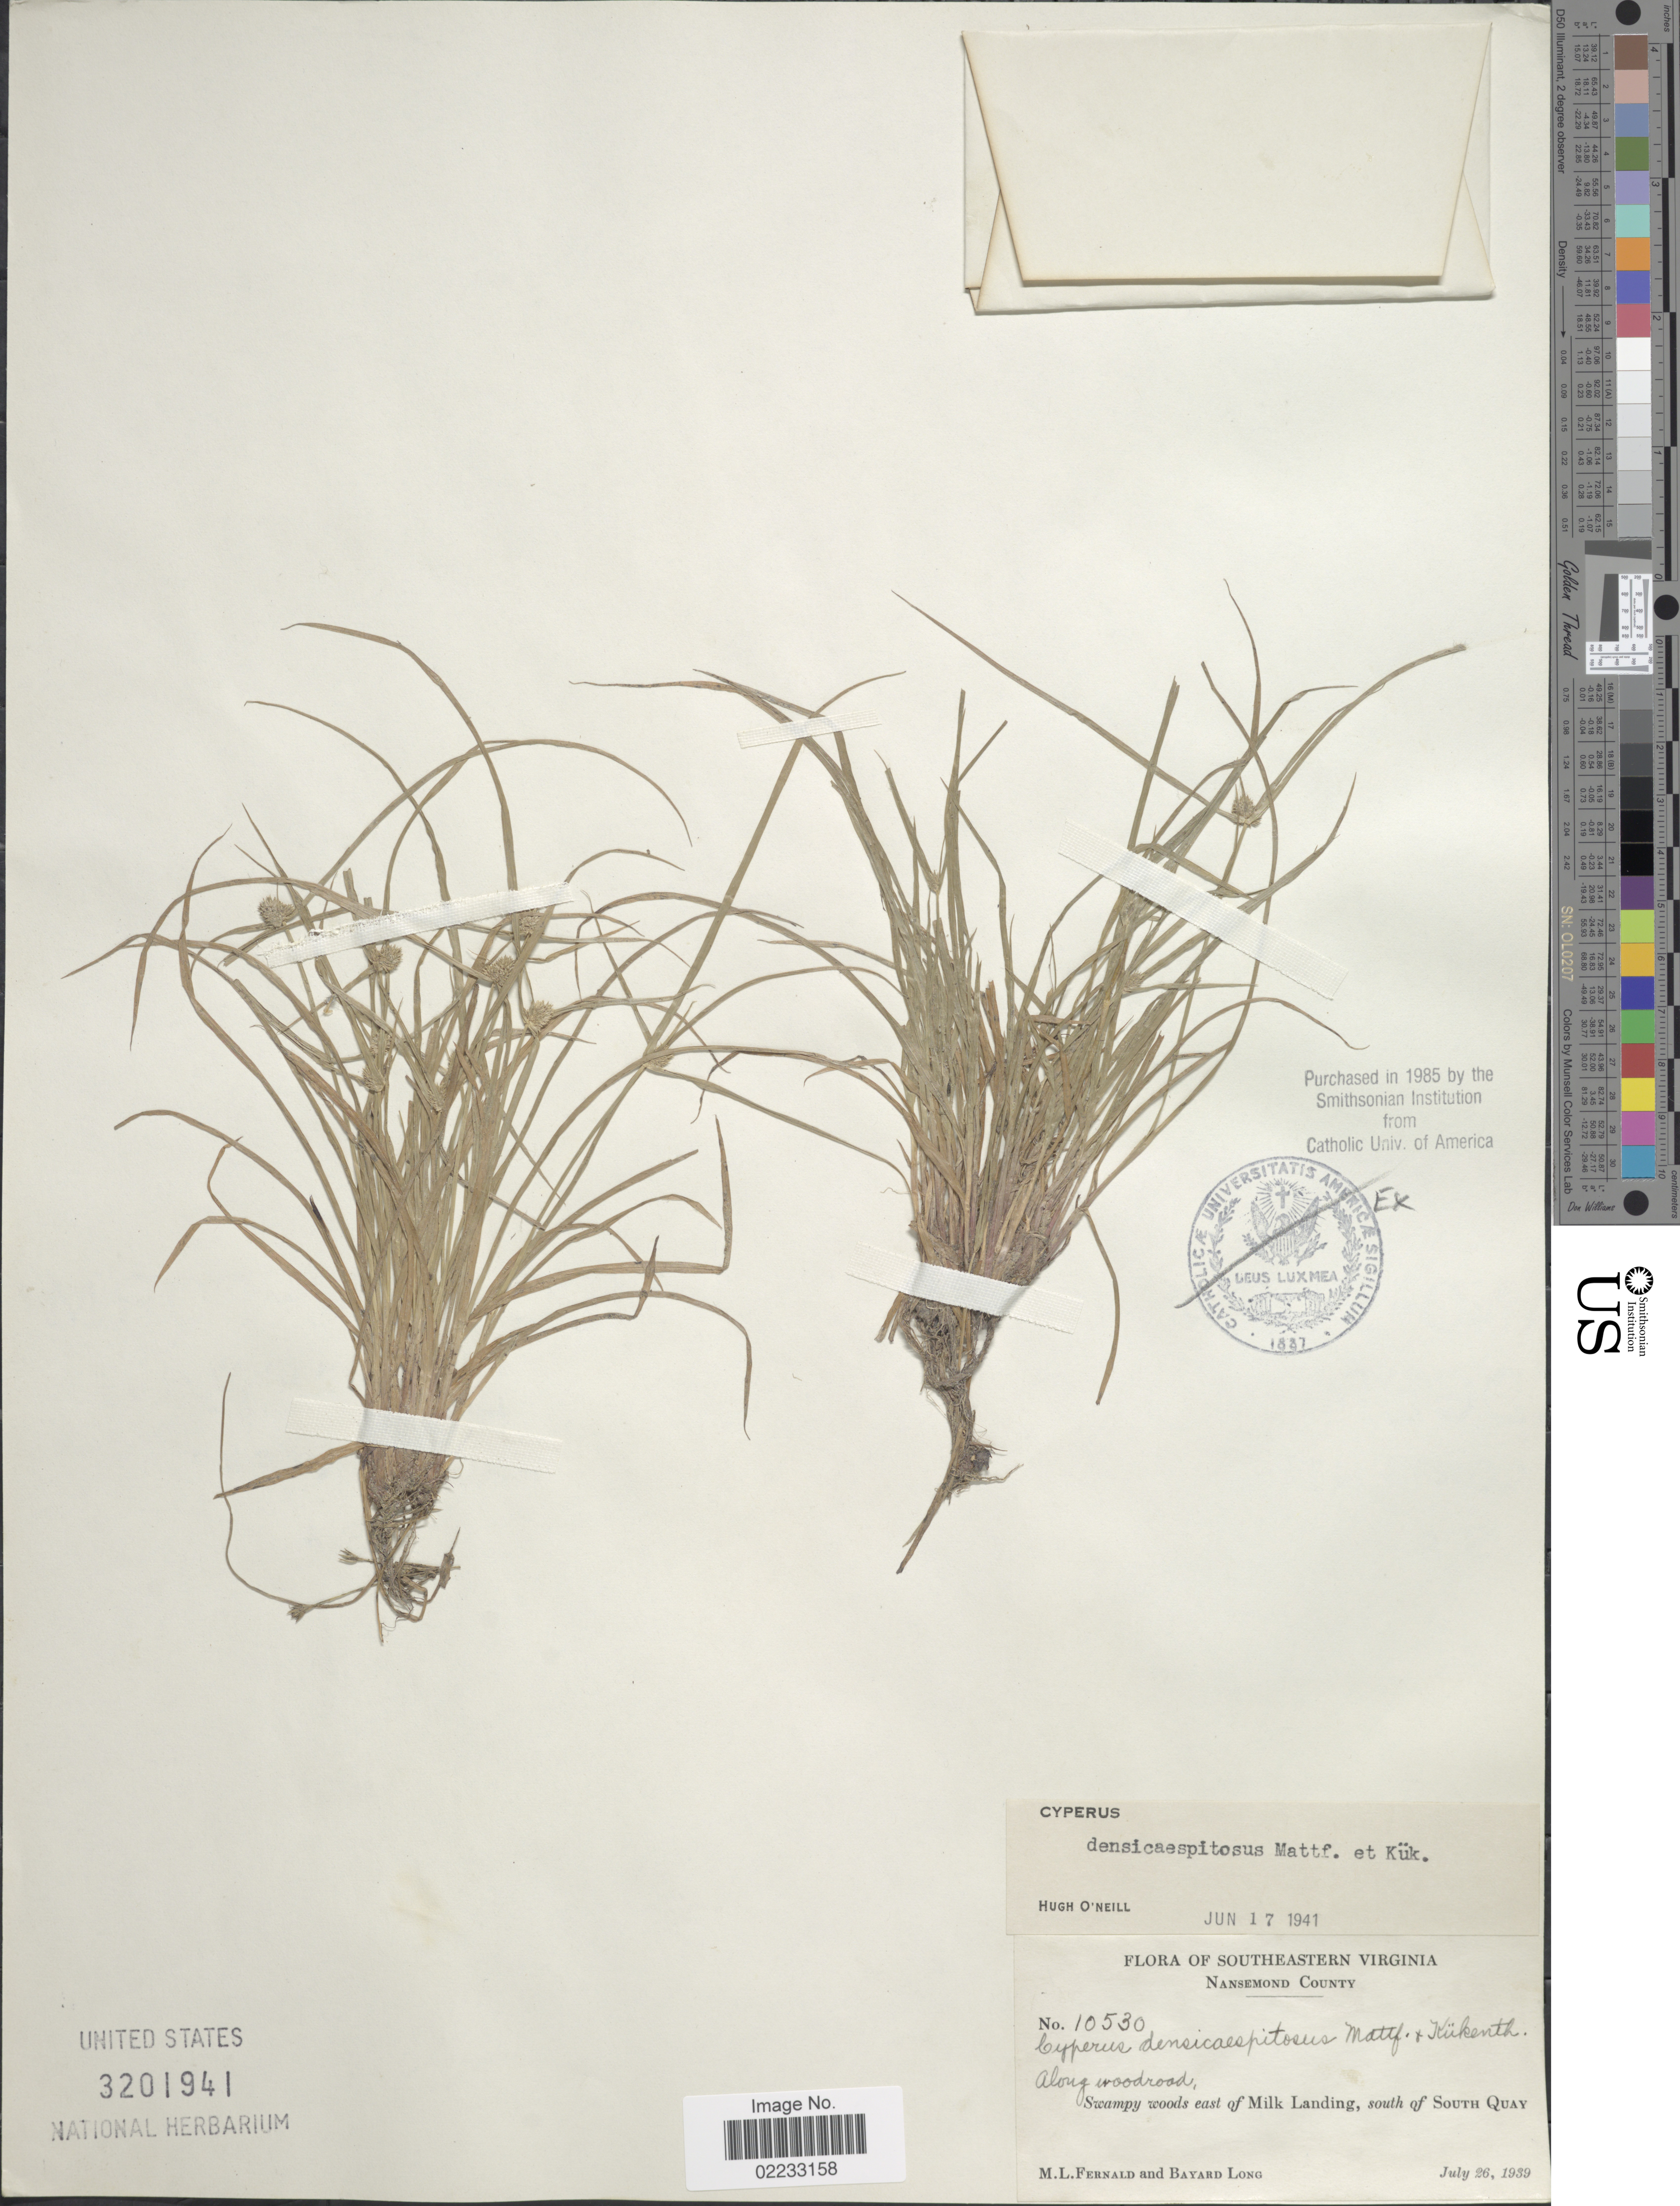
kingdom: Plantae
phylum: Tracheophyta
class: Liliopsida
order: Poales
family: Cyperaceae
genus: Cyperus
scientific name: Cyperus hortensis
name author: (Salzm. ex Steud.) Dorr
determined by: Strong, Mark T., (BOT), Smithsonian Institution - National Museum of Natural History (UNITED STATES)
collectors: M. L. Fernald & B. Long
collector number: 10530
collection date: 1939-07-26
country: United States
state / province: Virginia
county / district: City of Suffolk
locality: Southeastern Virginia, Nansemond County. East of Milk Landing, south of South Quay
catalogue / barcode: US 3201941